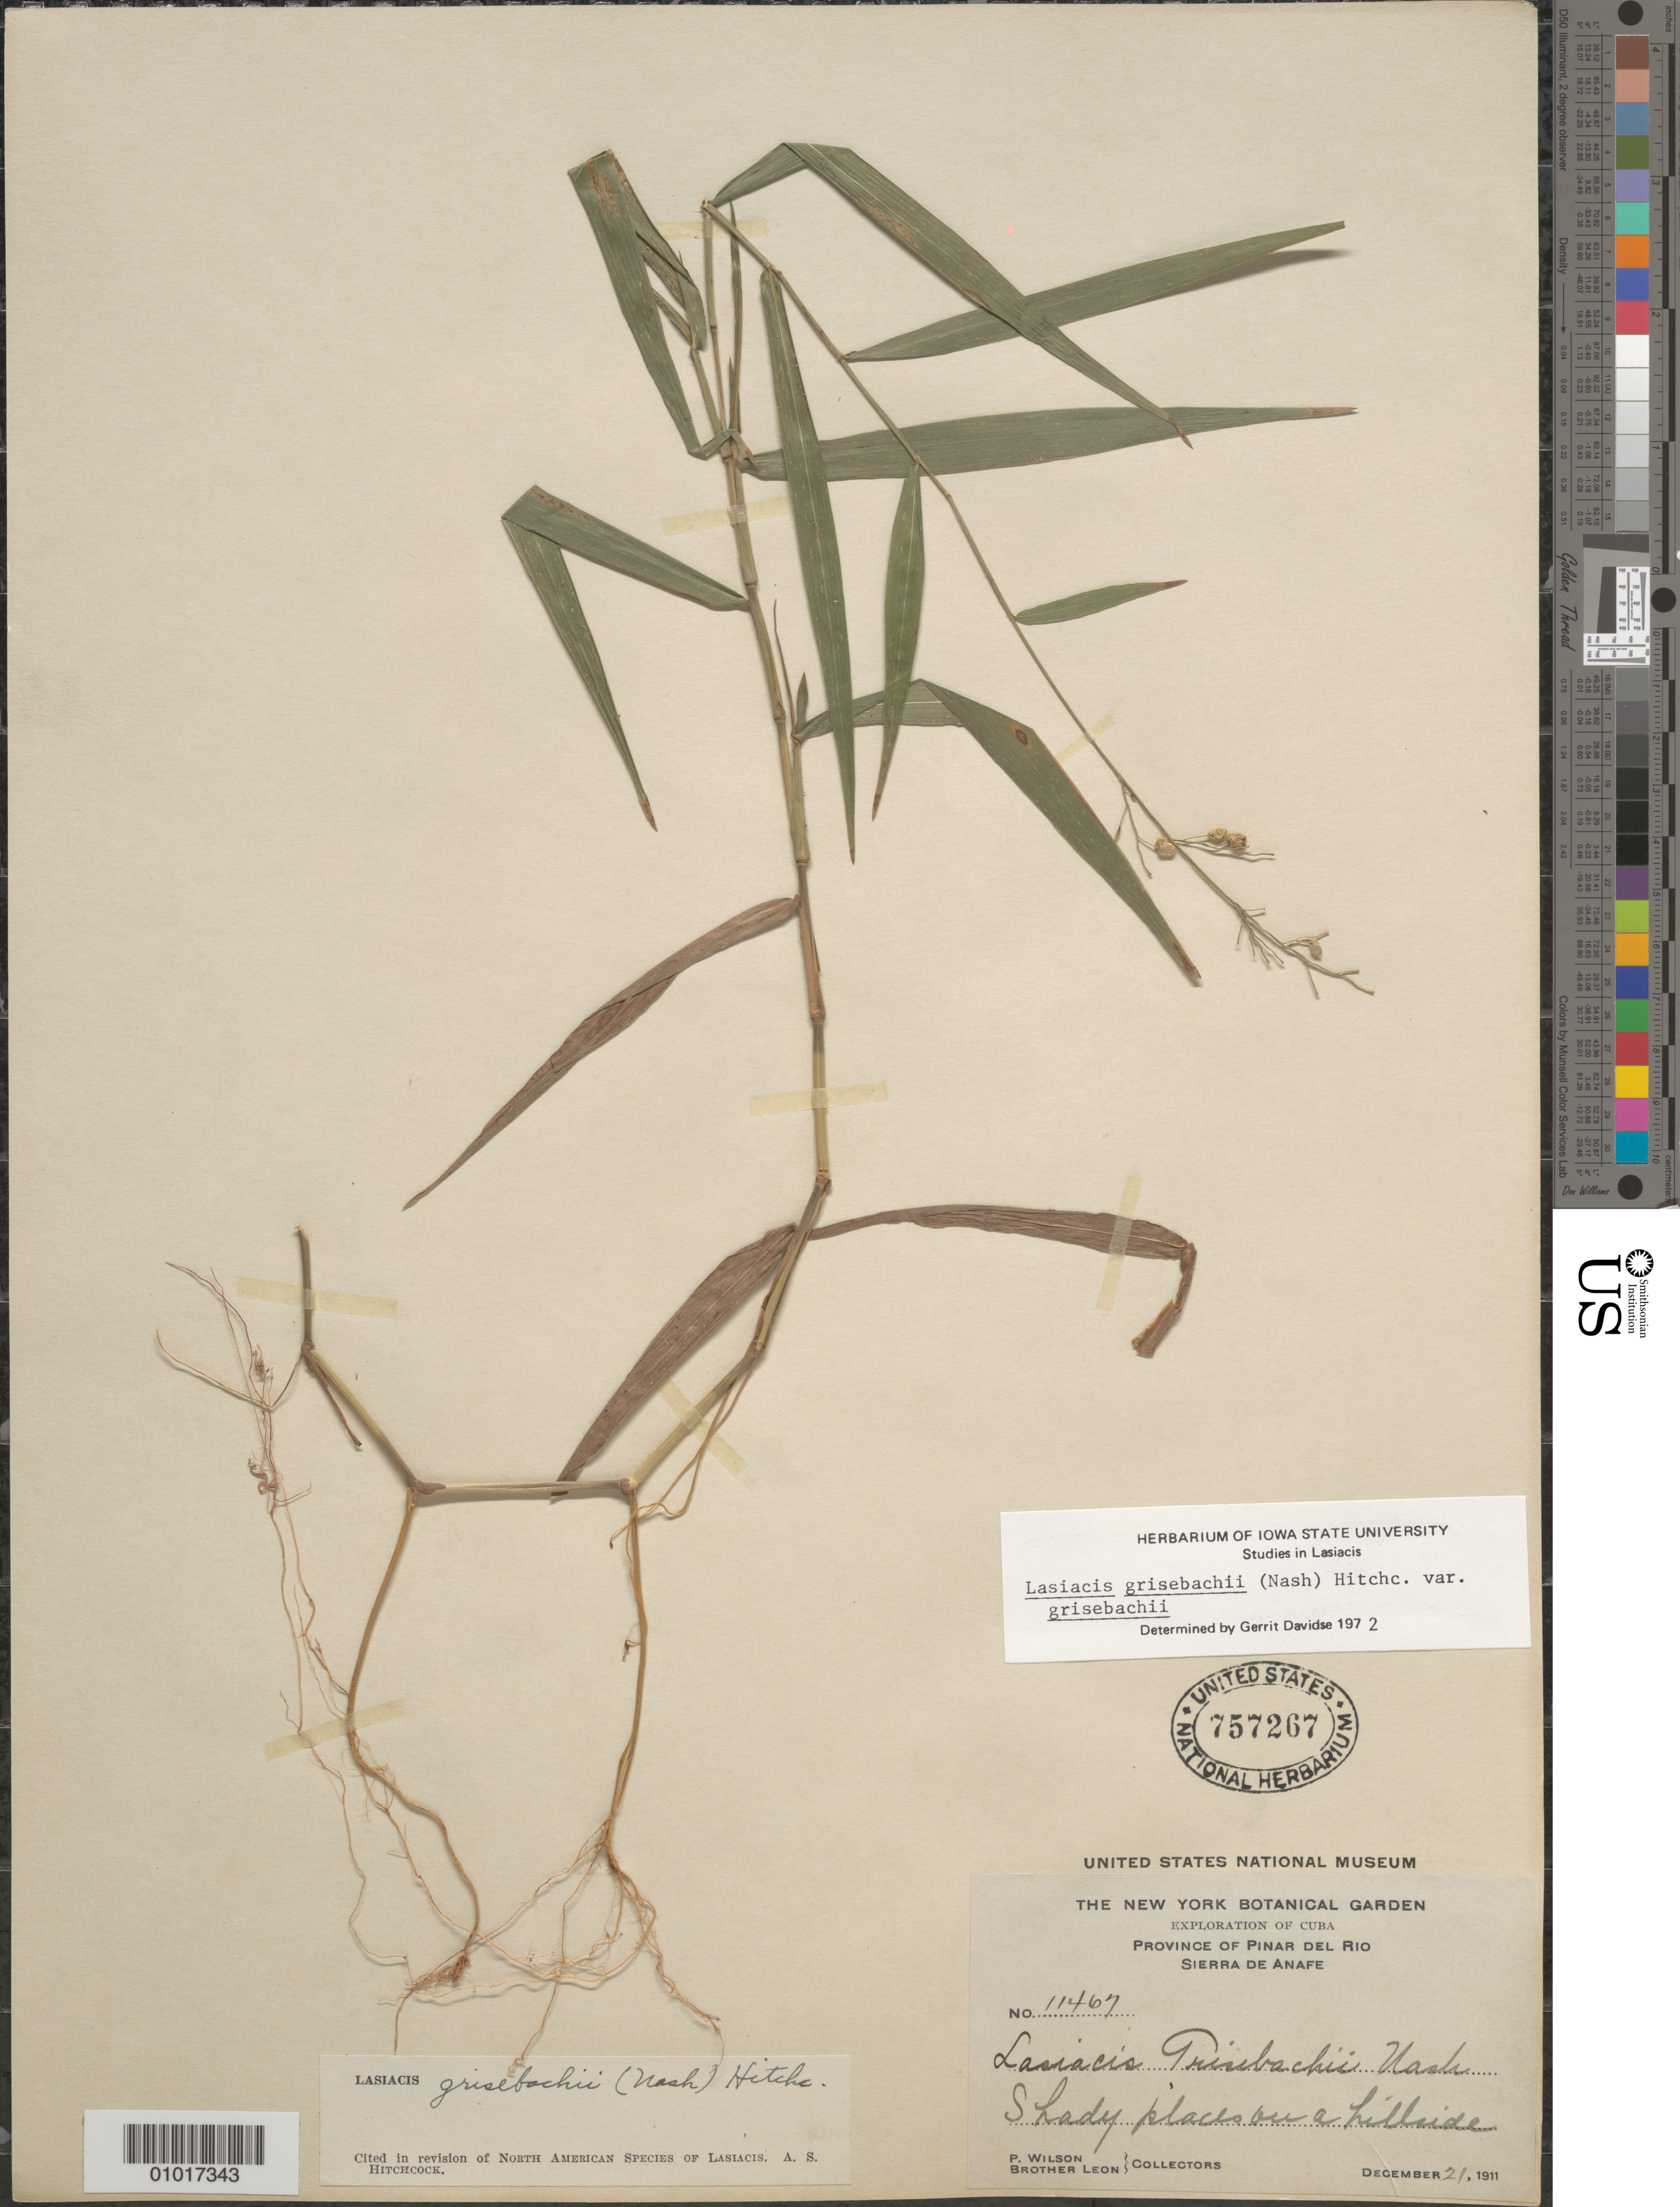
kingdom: Plantae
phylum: Tracheophyta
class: Liliopsida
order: Poales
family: Poaceae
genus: Lasiacis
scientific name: Lasiacis grisebachii var. grisebachii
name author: (Nash) Hitchc.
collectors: P. Wilson & Bro. León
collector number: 11467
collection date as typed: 21 Dec 1911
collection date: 1911-12-21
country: Cuba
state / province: Pinar del Rio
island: Cuba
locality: Sierra de Anafe, shady places on a hillside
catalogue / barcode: US 757267